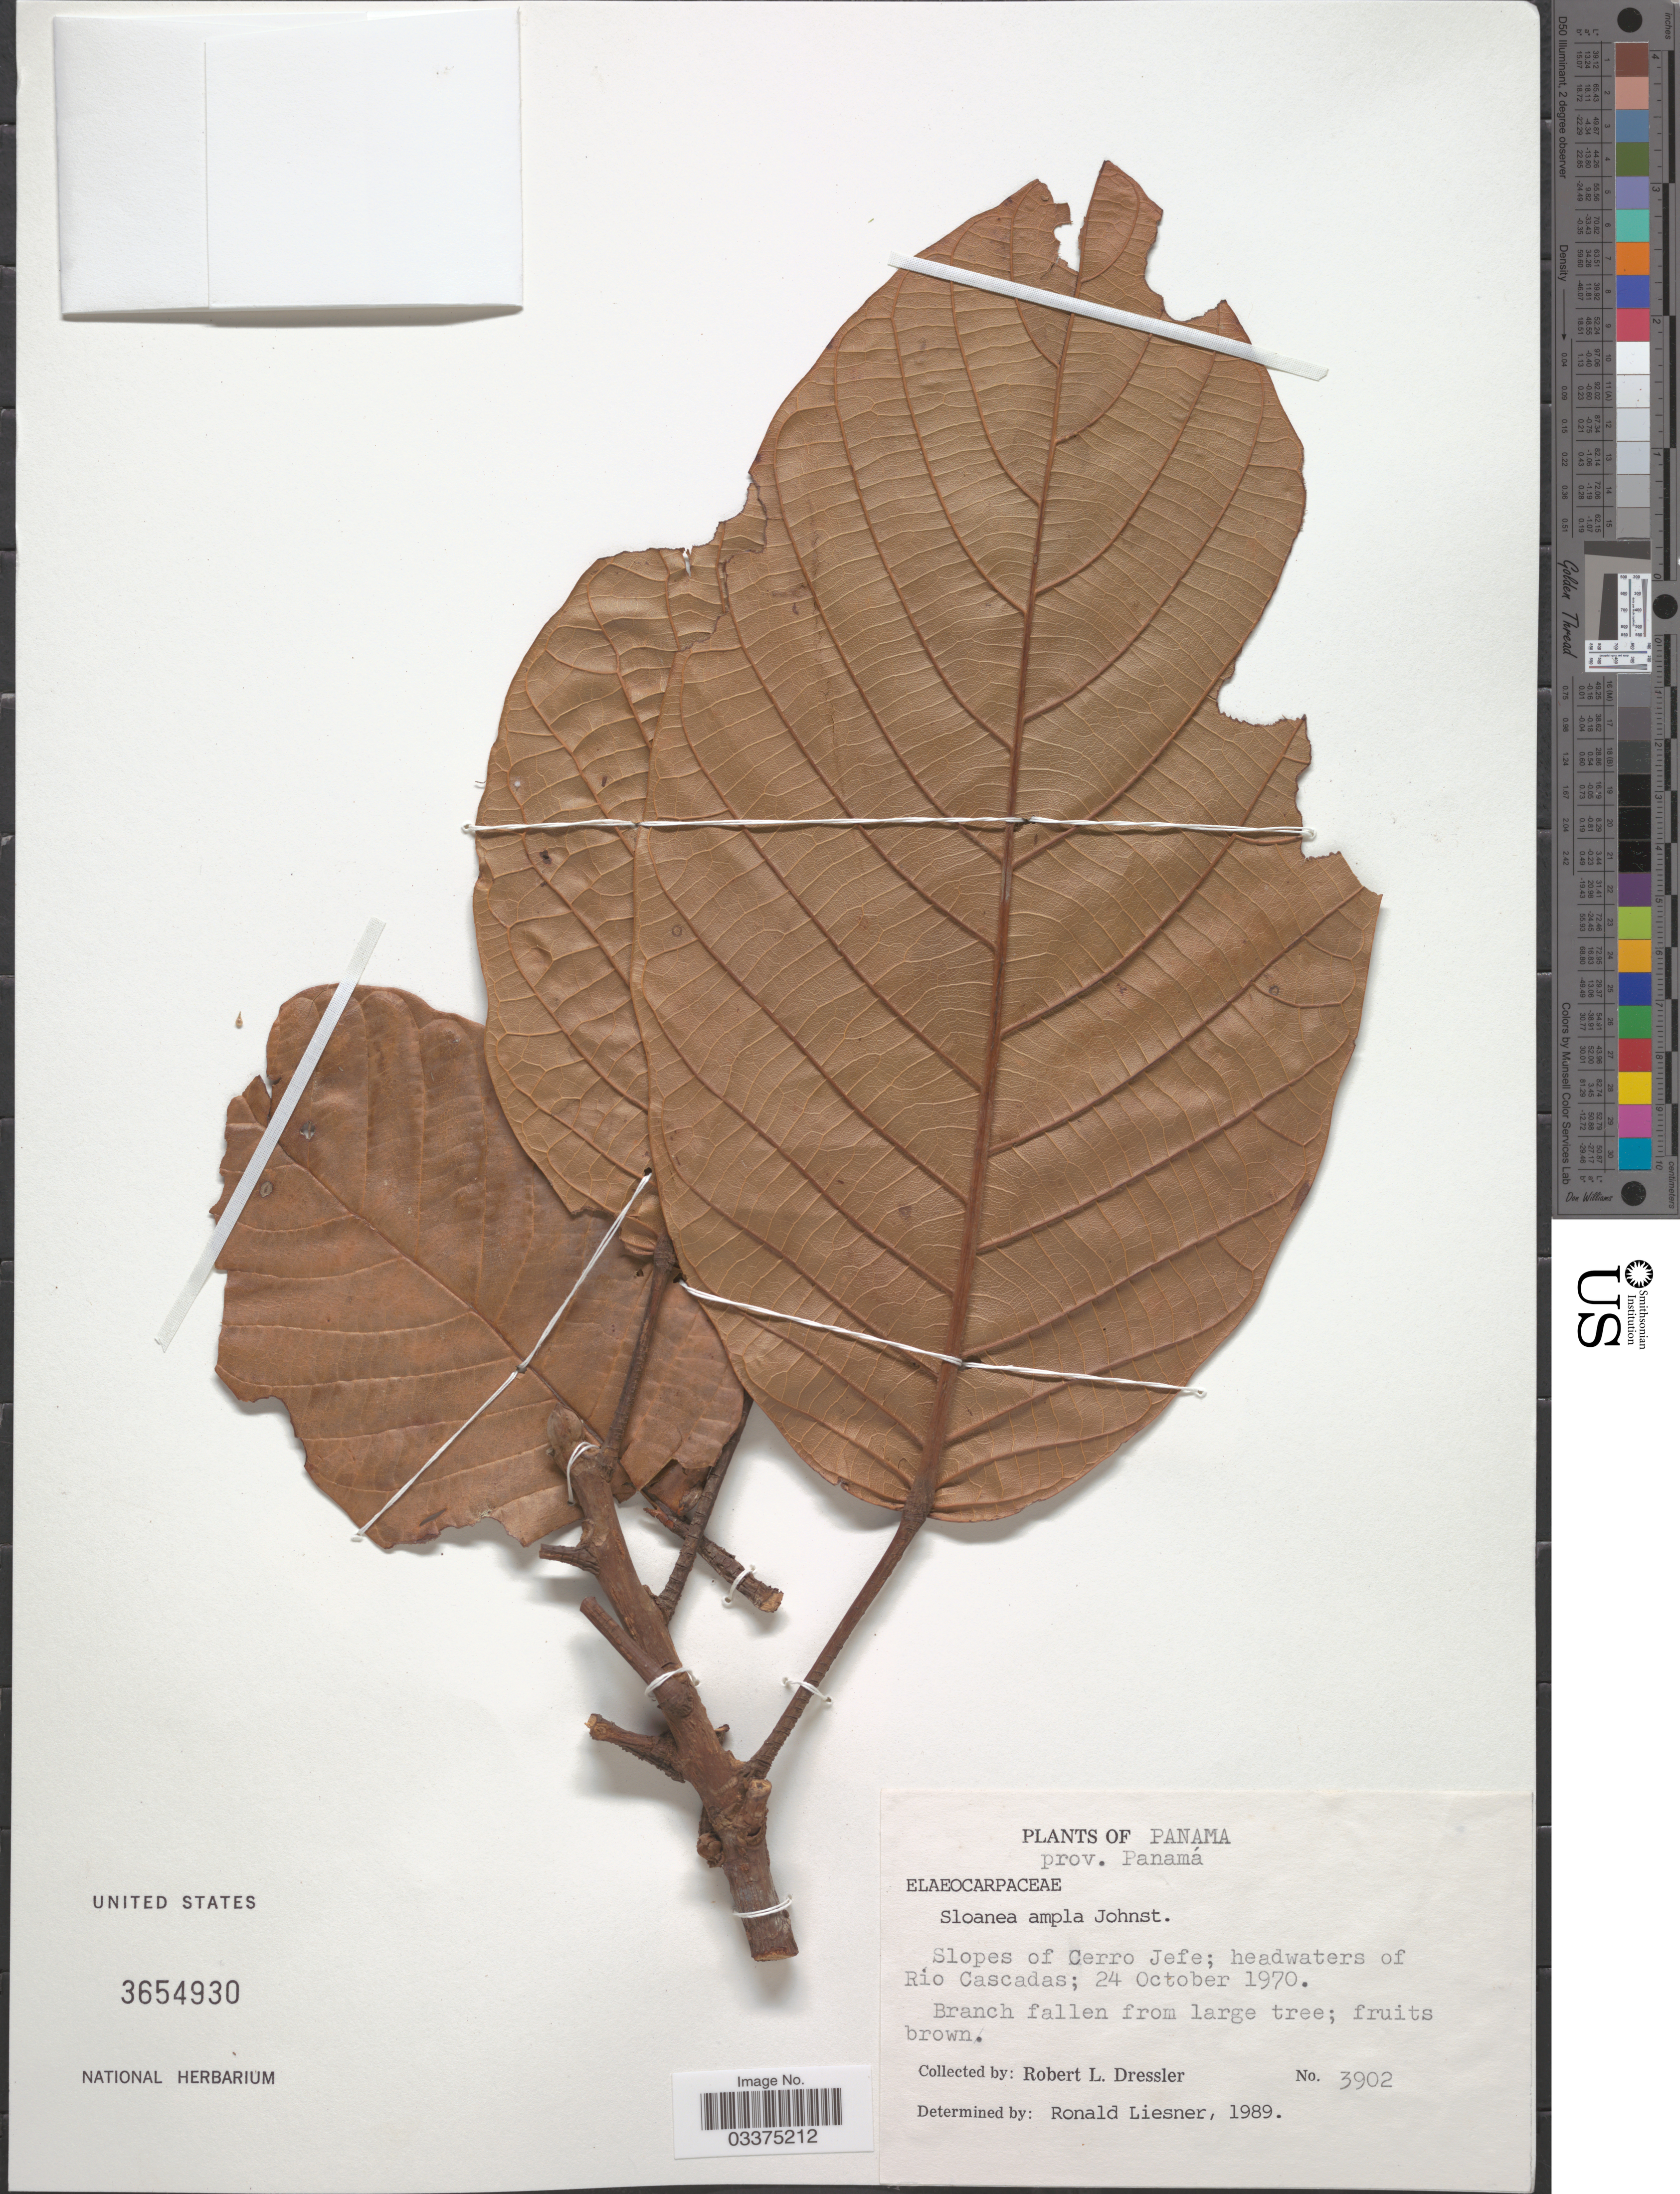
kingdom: Plantae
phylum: Tracheophyta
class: Magnoliopsida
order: Oxalidales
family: Elaeocarpaceae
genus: Sloanea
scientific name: Sloanea ampla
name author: I.M. Johnst.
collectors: R. Dressler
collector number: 3902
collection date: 1970-10-24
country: Panama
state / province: Panamá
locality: Slopes of Cerro Jefe; headwaters of Río Cascadas.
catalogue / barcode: US 3654930